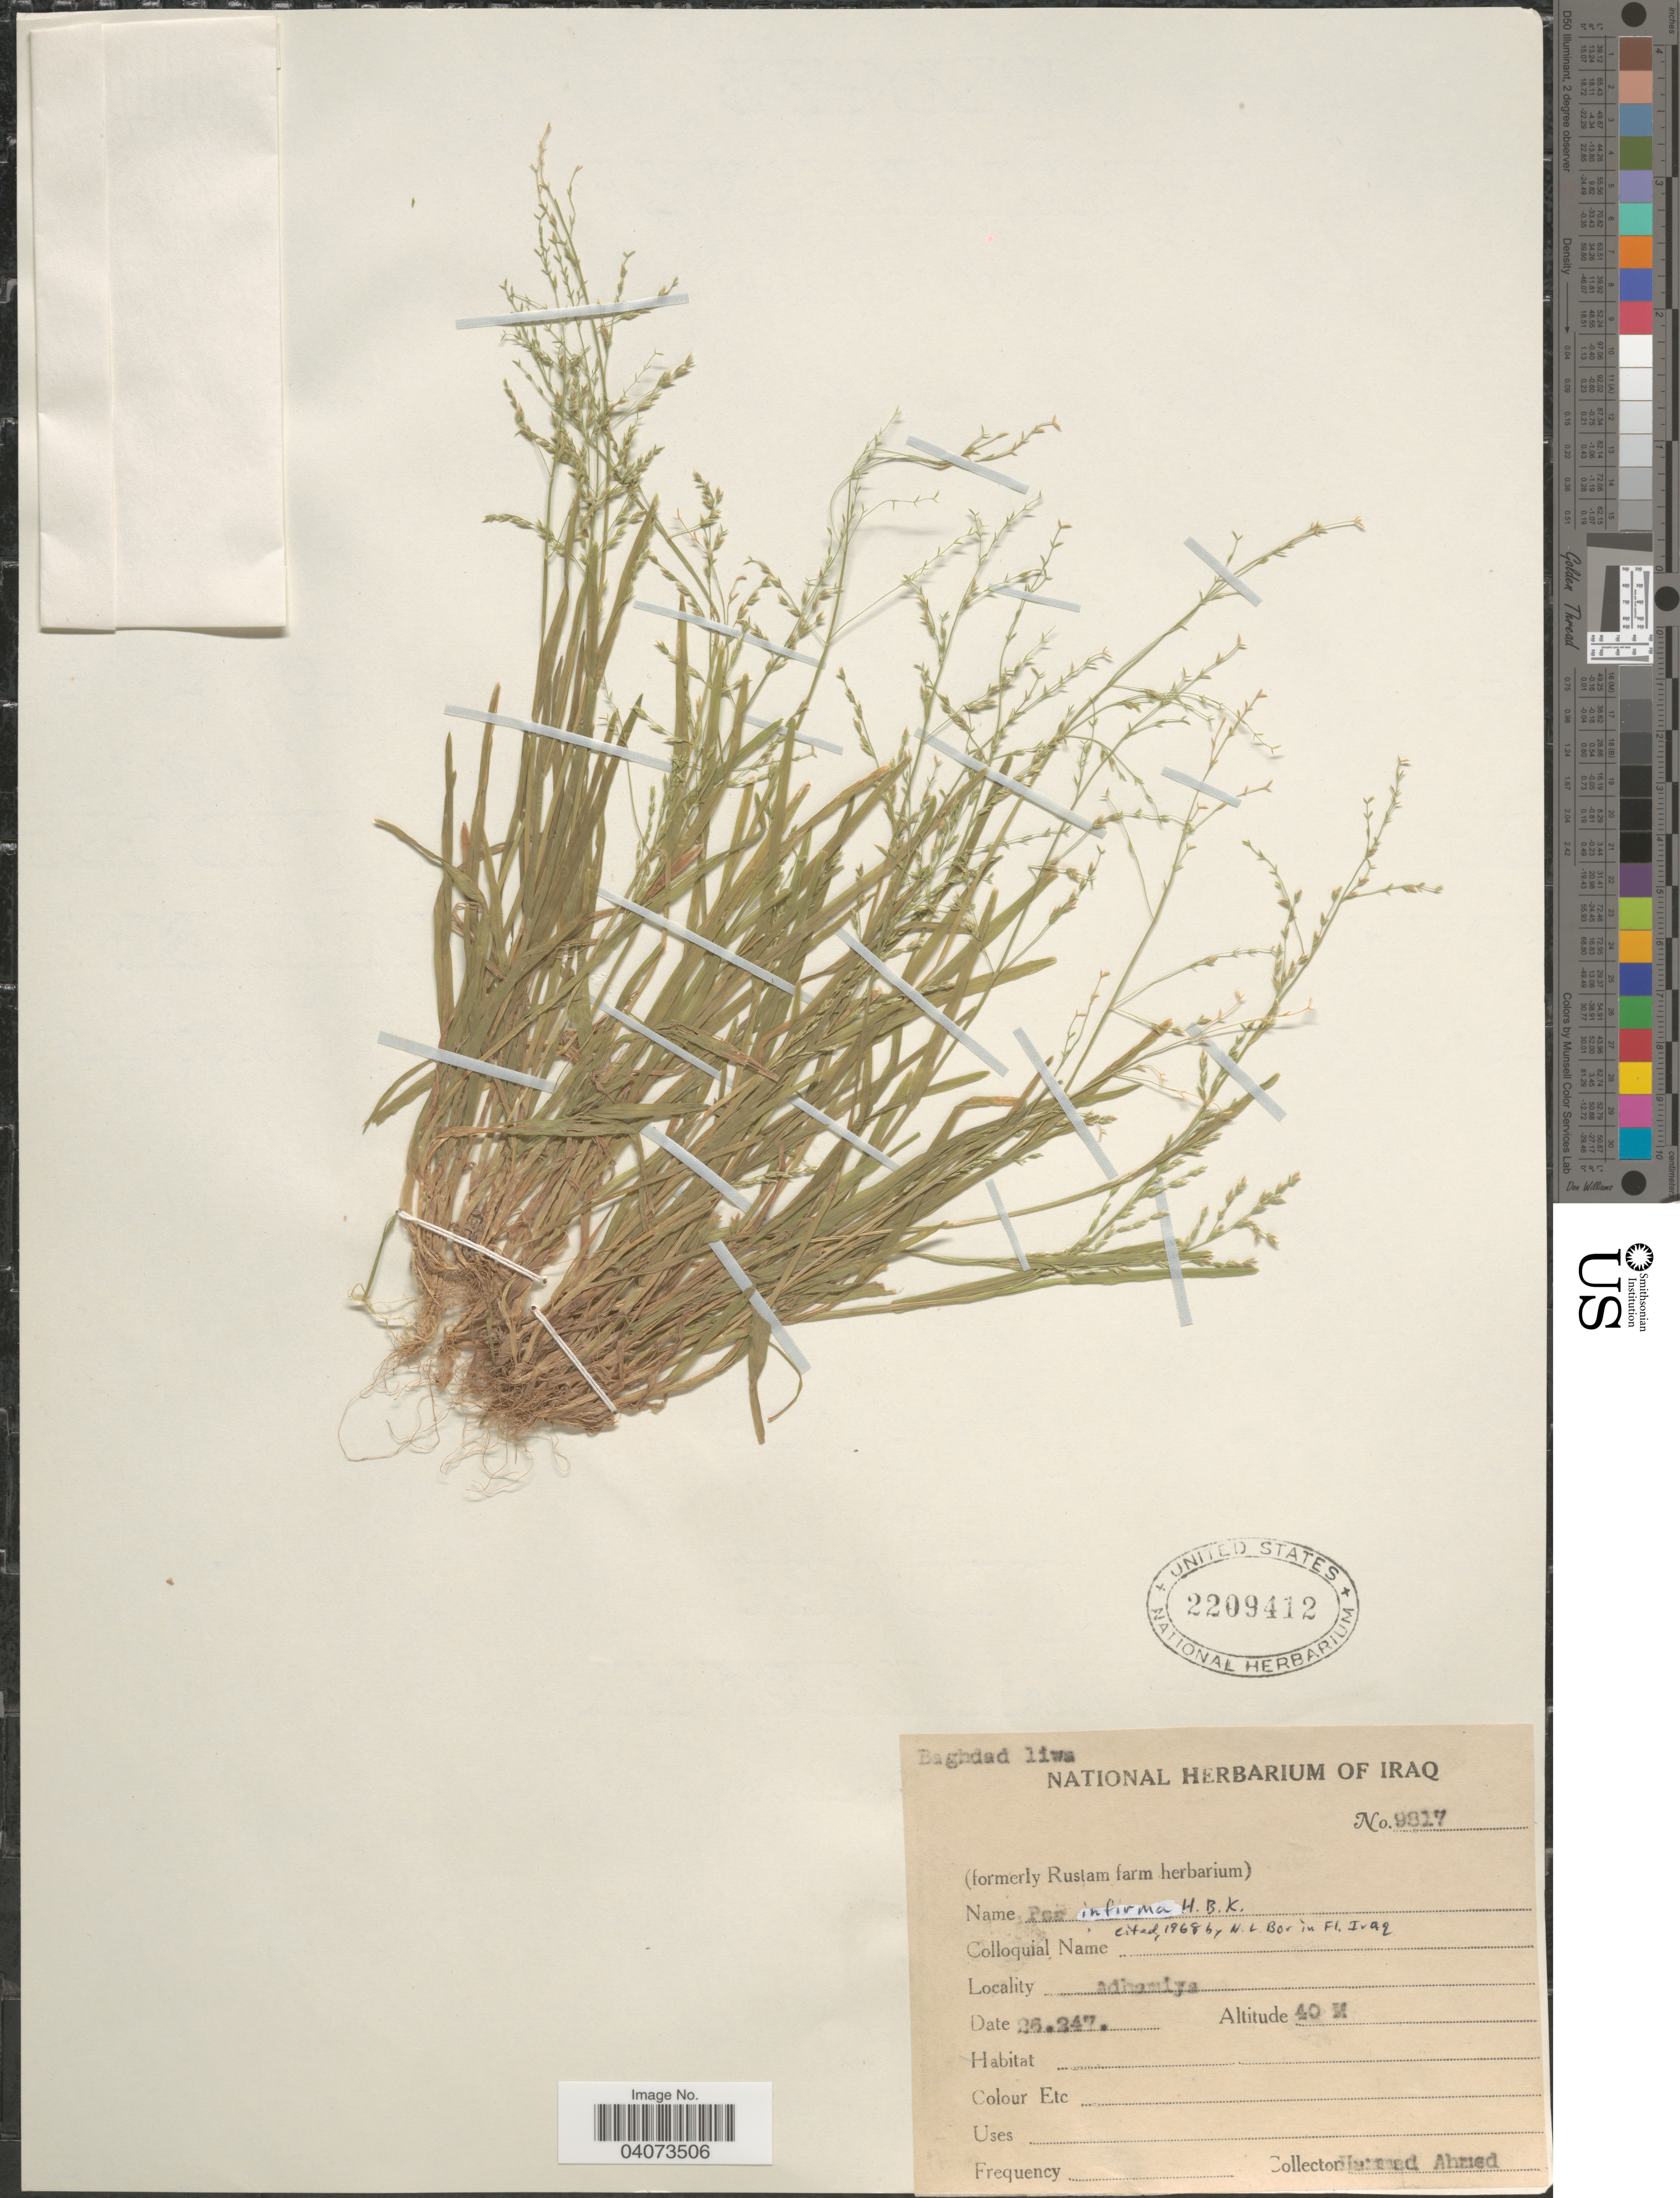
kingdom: Plantae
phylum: Tracheophyta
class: Liliopsida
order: Poales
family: Poaceae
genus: Poa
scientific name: Poa infirma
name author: Kunth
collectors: H. Ahmed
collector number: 9817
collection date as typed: Transcribed d/m/y: 26/2/47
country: Iraq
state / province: Baghdad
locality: Baghdad liwa. Adamiyah.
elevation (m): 40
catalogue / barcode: US 2209412